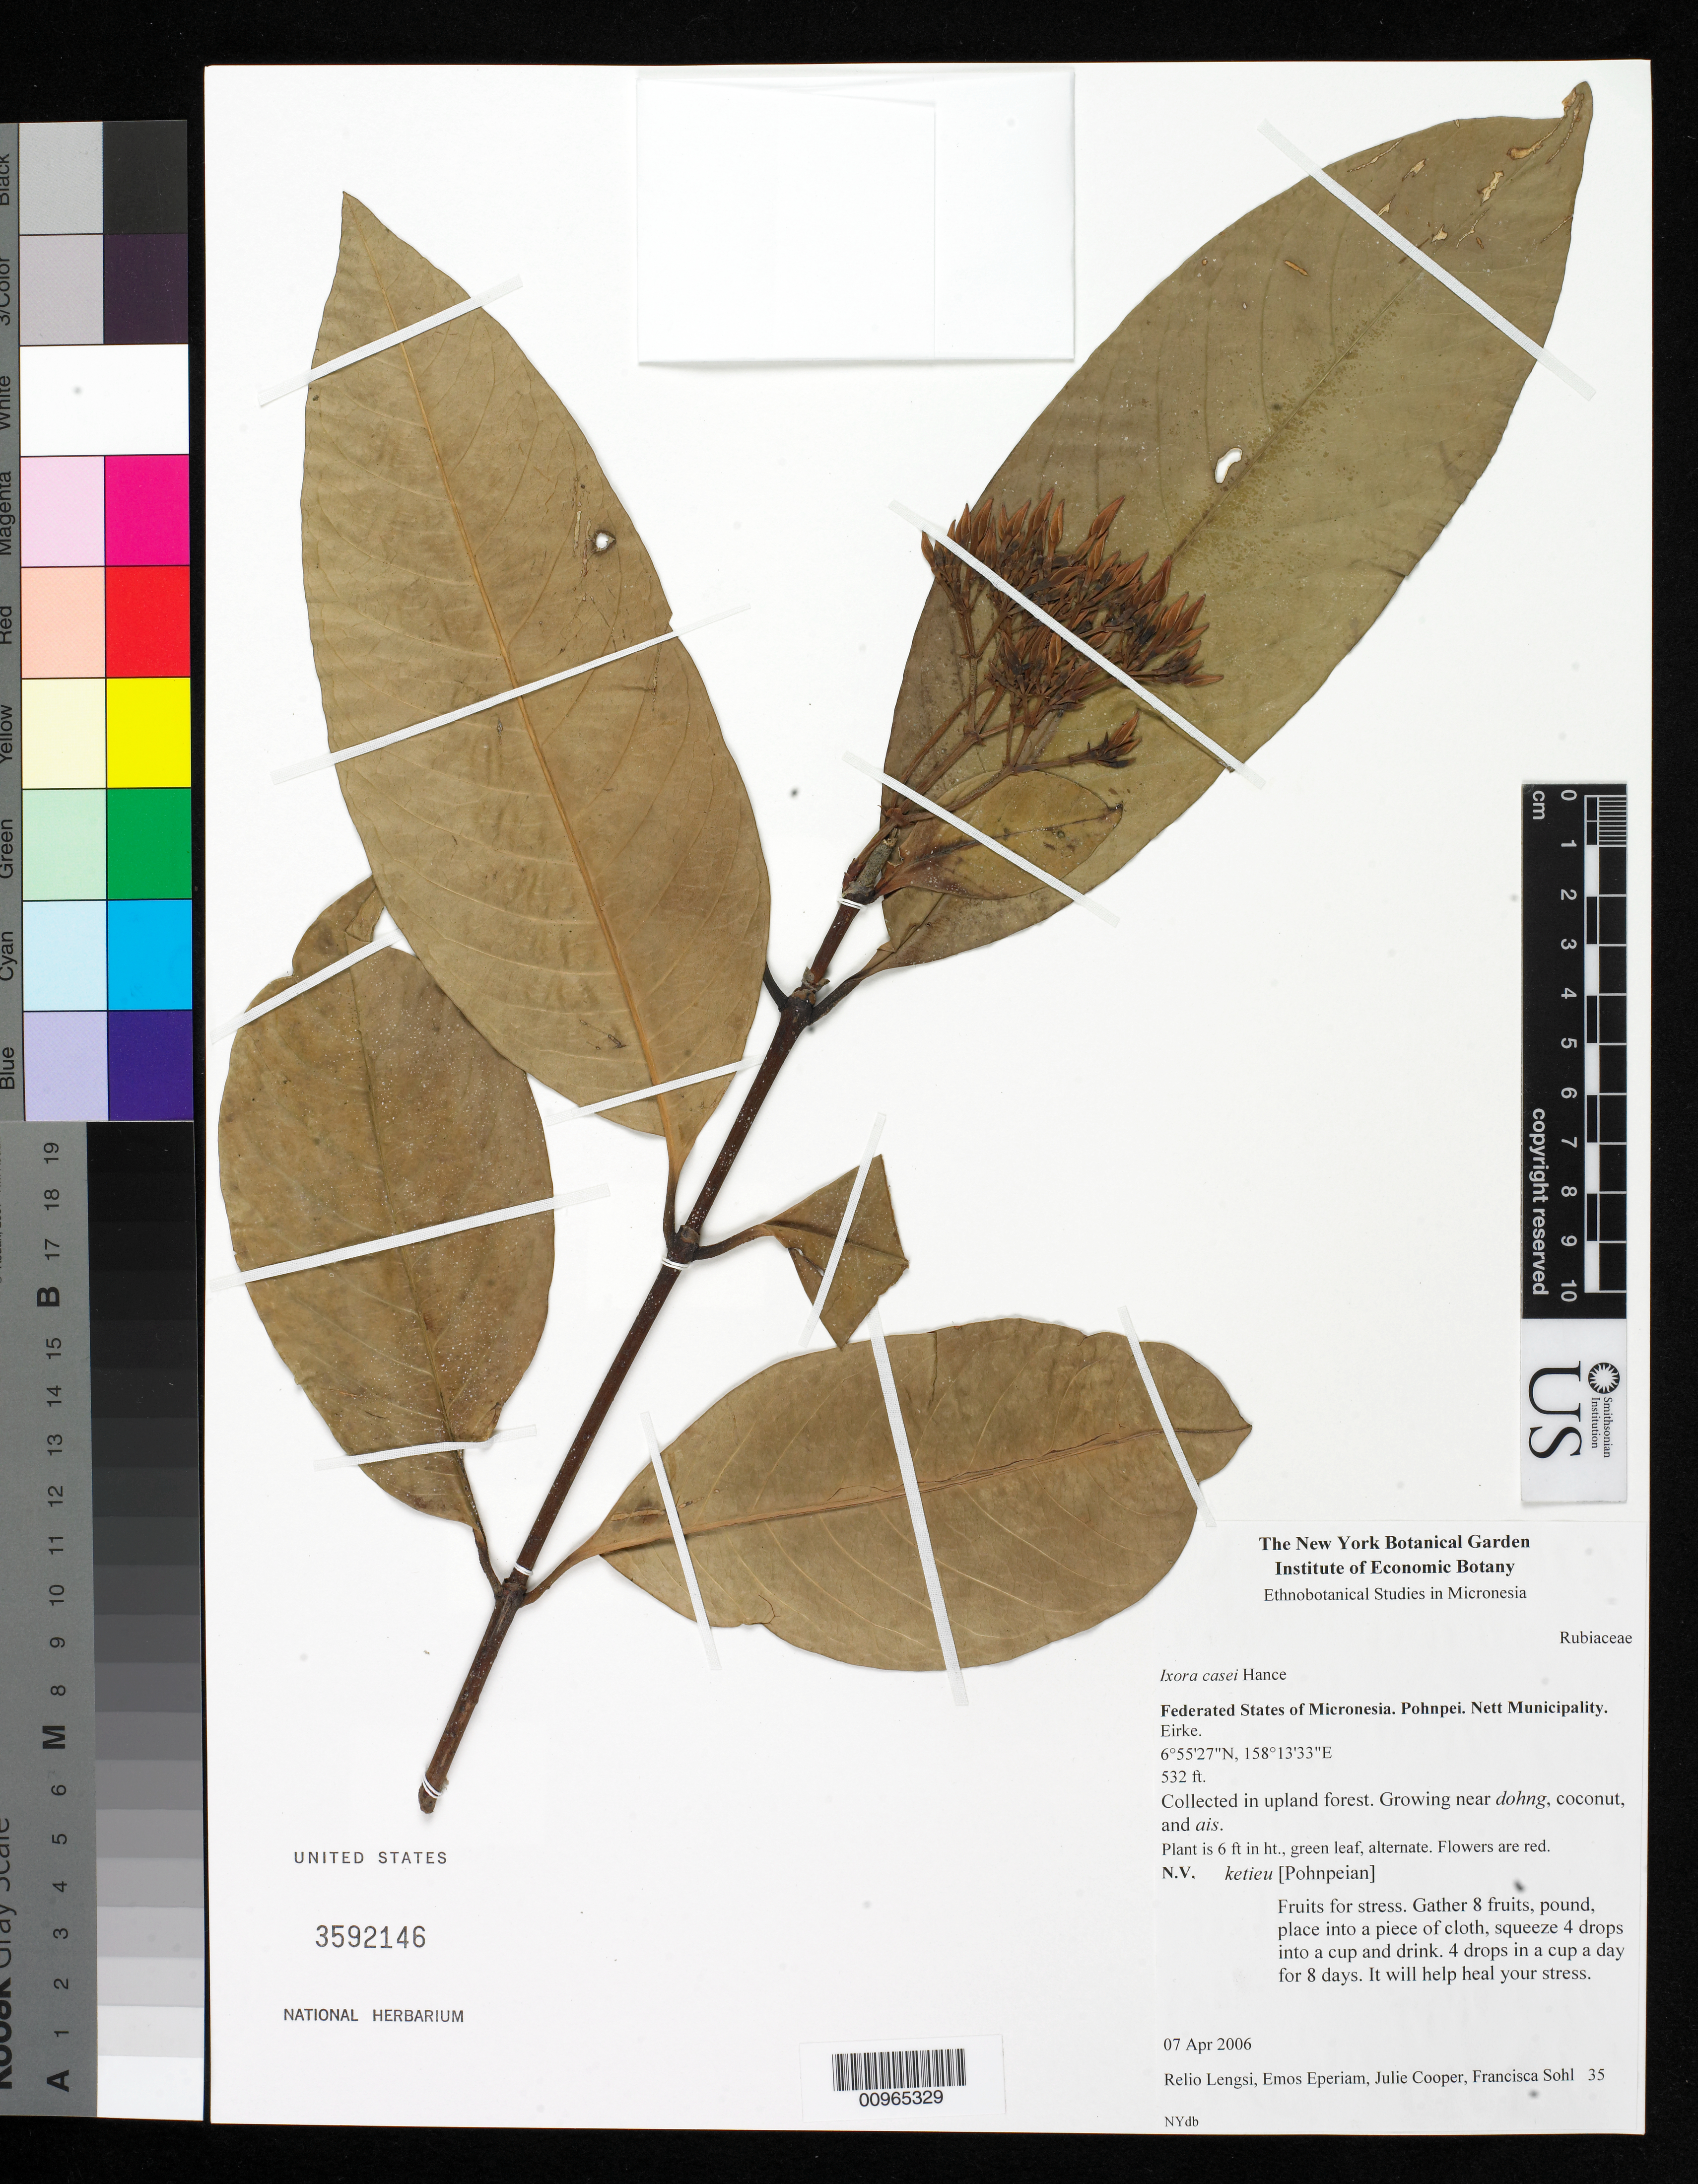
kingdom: Plantae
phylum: Tracheophyta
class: Magnoliopsida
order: Gentianales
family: Rubiaceae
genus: Ixora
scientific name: Ixora casei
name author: Hance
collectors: R. Lengsi, P. Eperiam, J. Cooper & F. Sohl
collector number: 35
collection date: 2006-04-07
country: Micronesia, Federated States of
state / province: Pohnpei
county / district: Nett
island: Pohnpei [Ponape]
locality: Eirke, Nett Muncipality, Pohnpei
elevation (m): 162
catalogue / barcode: US 3592146